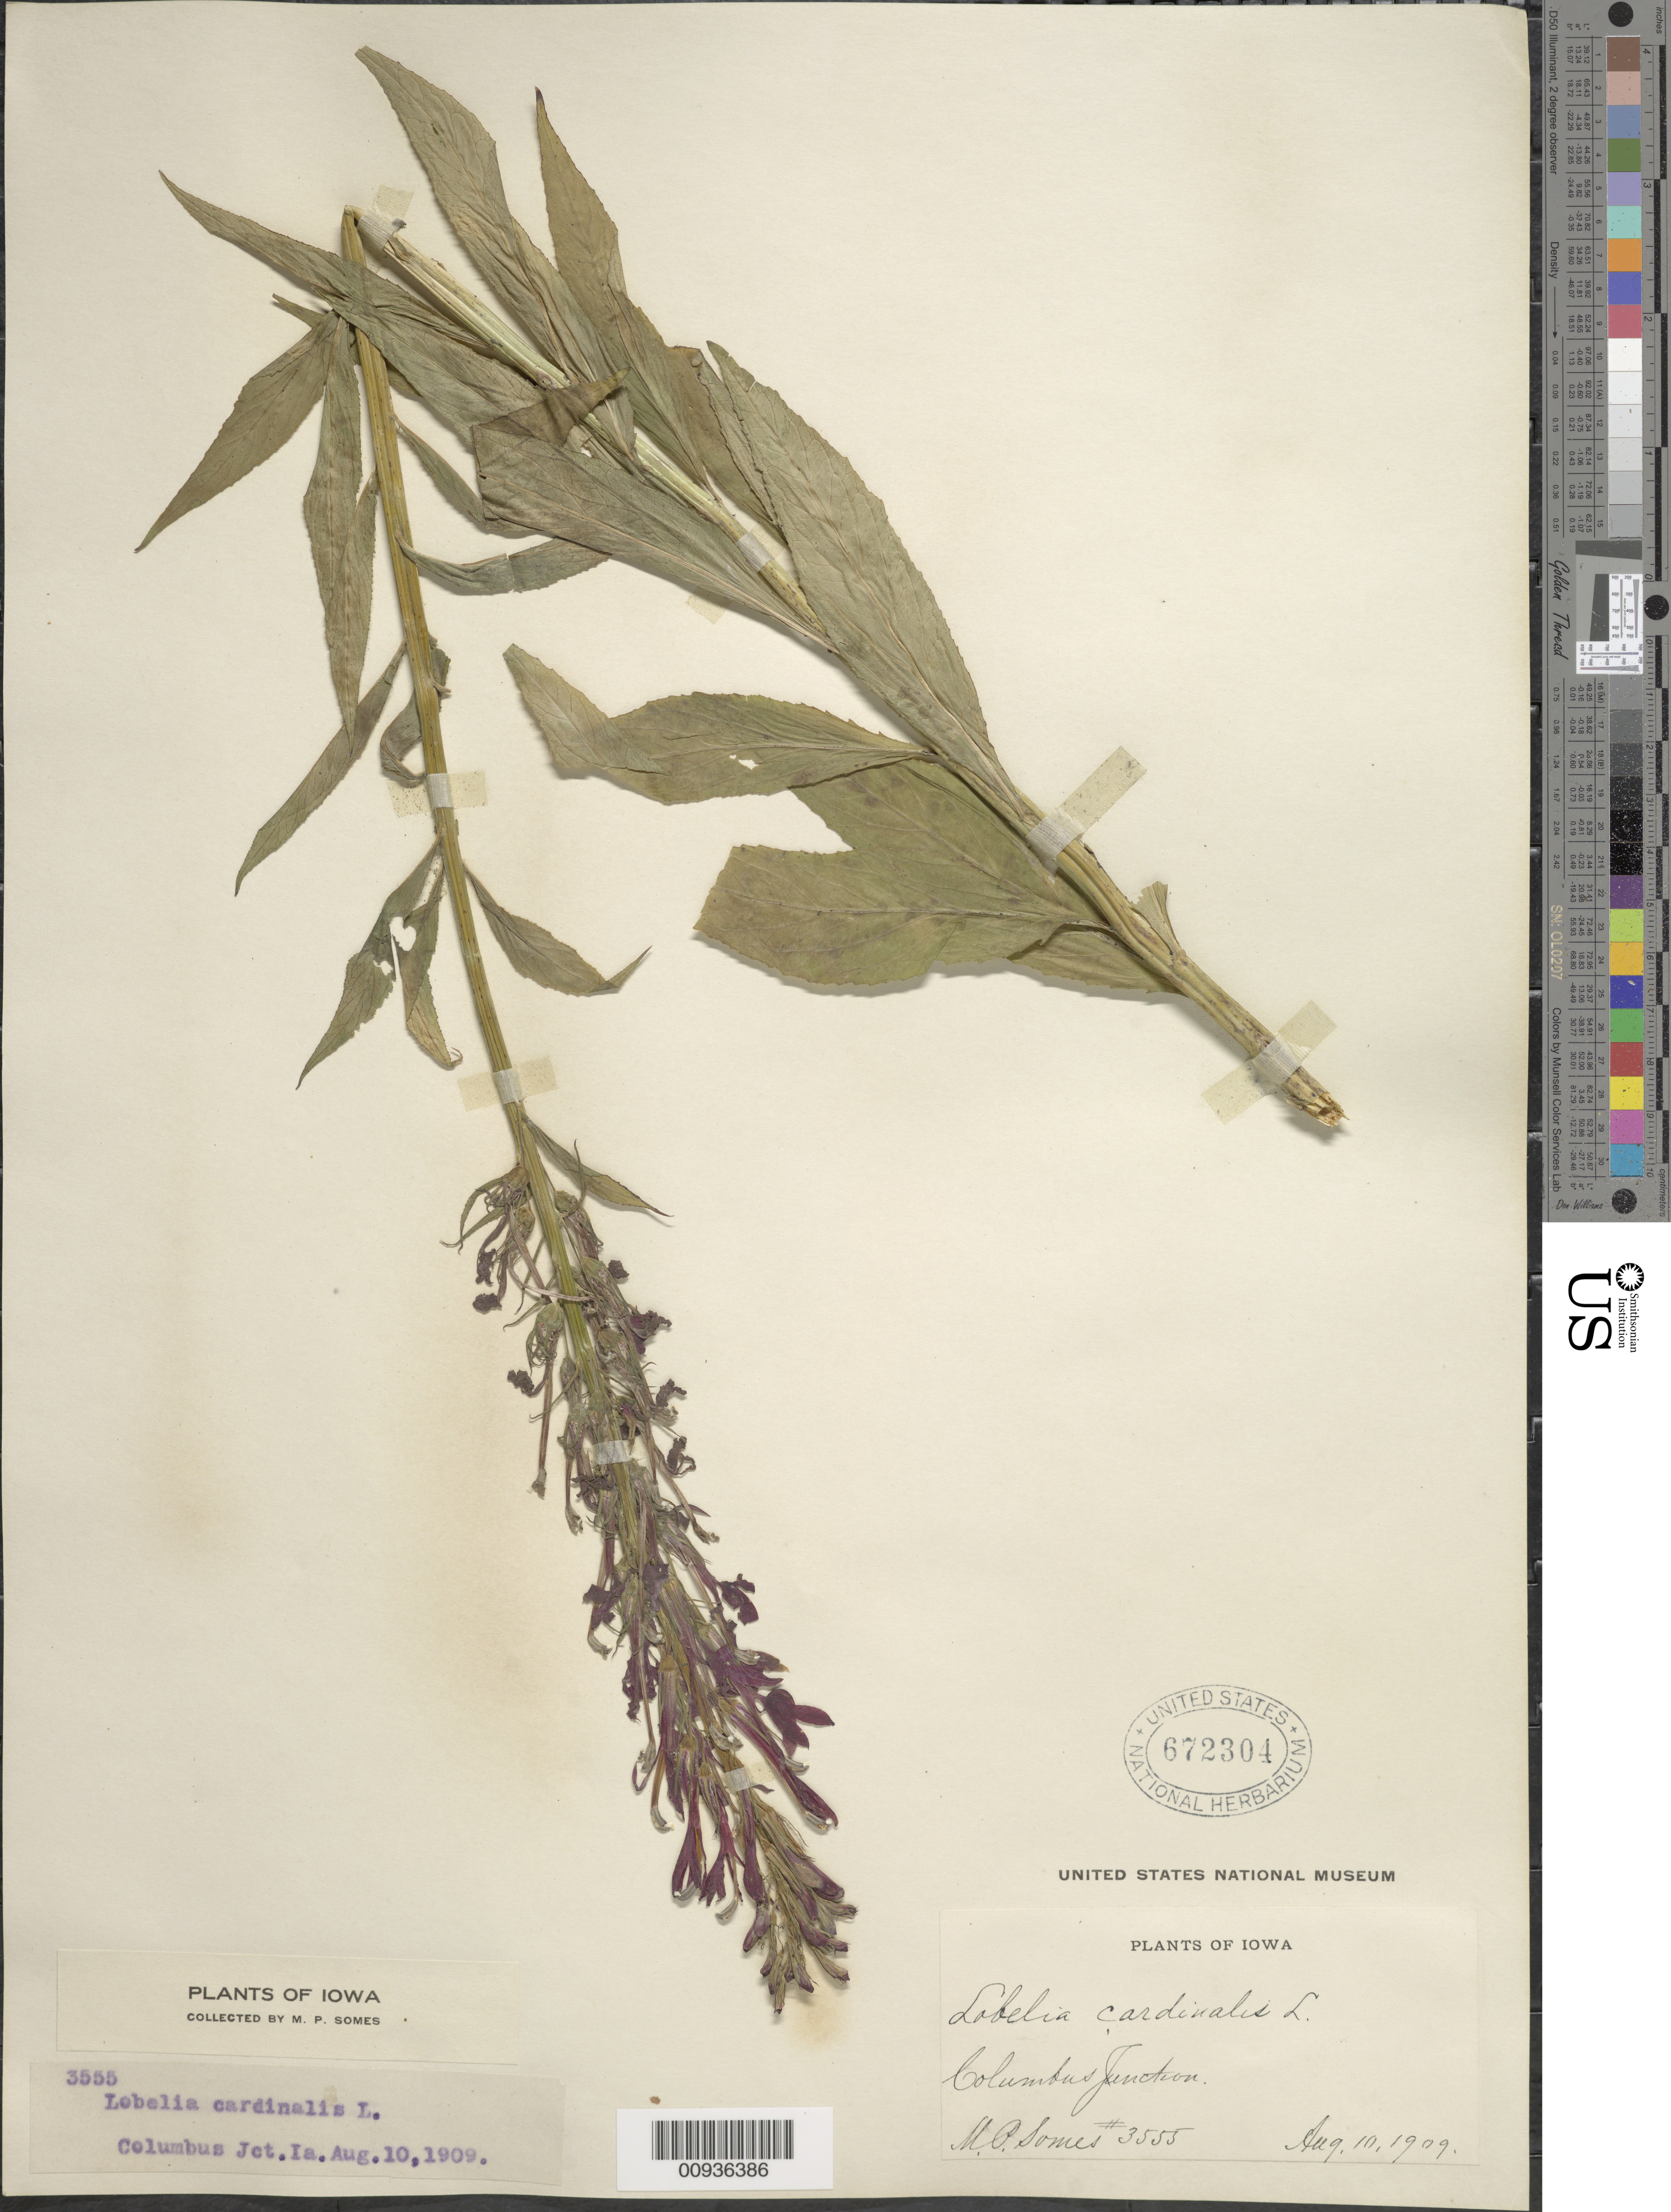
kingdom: Plantae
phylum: Tracheophyta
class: Magnoliopsida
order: Asterales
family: Campanulaceae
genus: Lobelia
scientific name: Lobelia cardinalis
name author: L.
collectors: M. Somes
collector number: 3555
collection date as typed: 10 Aug 1909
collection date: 1909-08-10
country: United States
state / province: Iowa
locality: Columbus Jct.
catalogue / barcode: US 672304